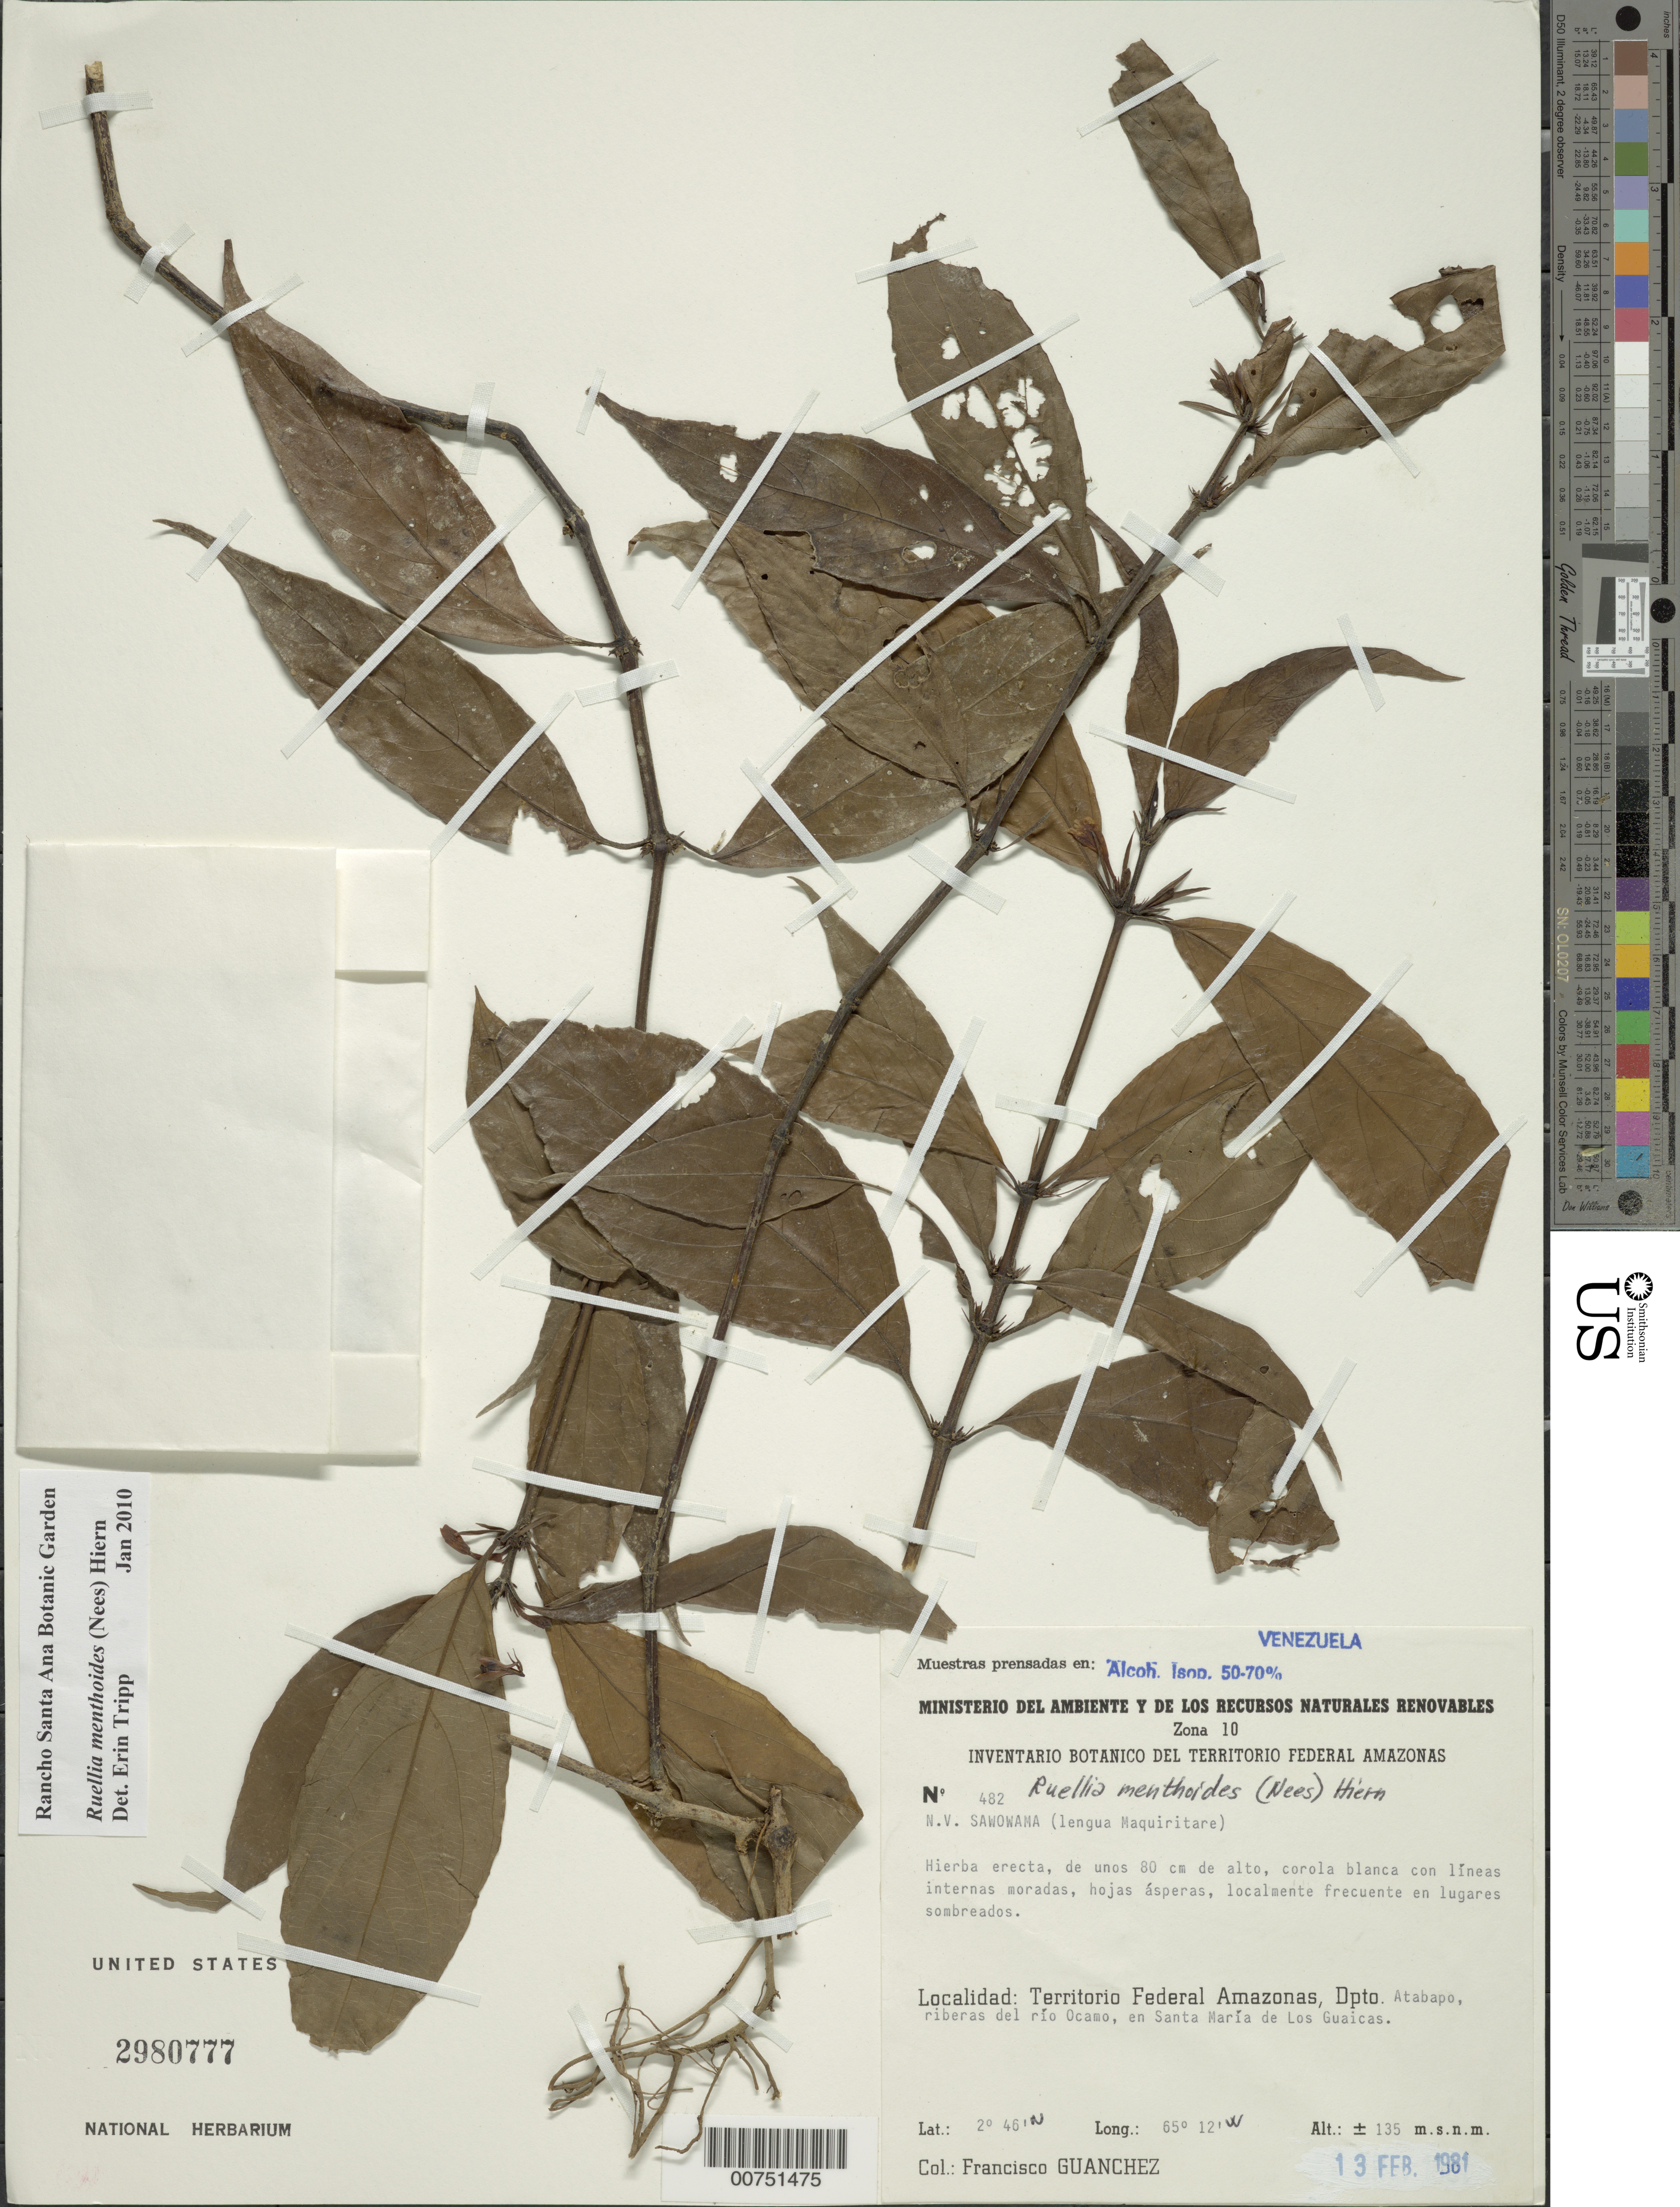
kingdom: Plantae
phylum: Tracheophyta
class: Magnoliopsida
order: Lamiales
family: Acanthaceae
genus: Ruellia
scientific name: Ruellia menthoides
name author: (Nees) Hiern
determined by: Wasshausen, Dieter C., (BOT), Smithsonian Institution - National Museum of Natural History (UNITED STATES)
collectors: F. Guánchez M.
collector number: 482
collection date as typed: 13-Feb-81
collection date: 1981-02-13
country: Venezuela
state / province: Amazonas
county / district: Atabapo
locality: Río Ocamo, en Santa María de Los Guaicas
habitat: Lugares sombreados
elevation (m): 135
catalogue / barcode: US 2980777